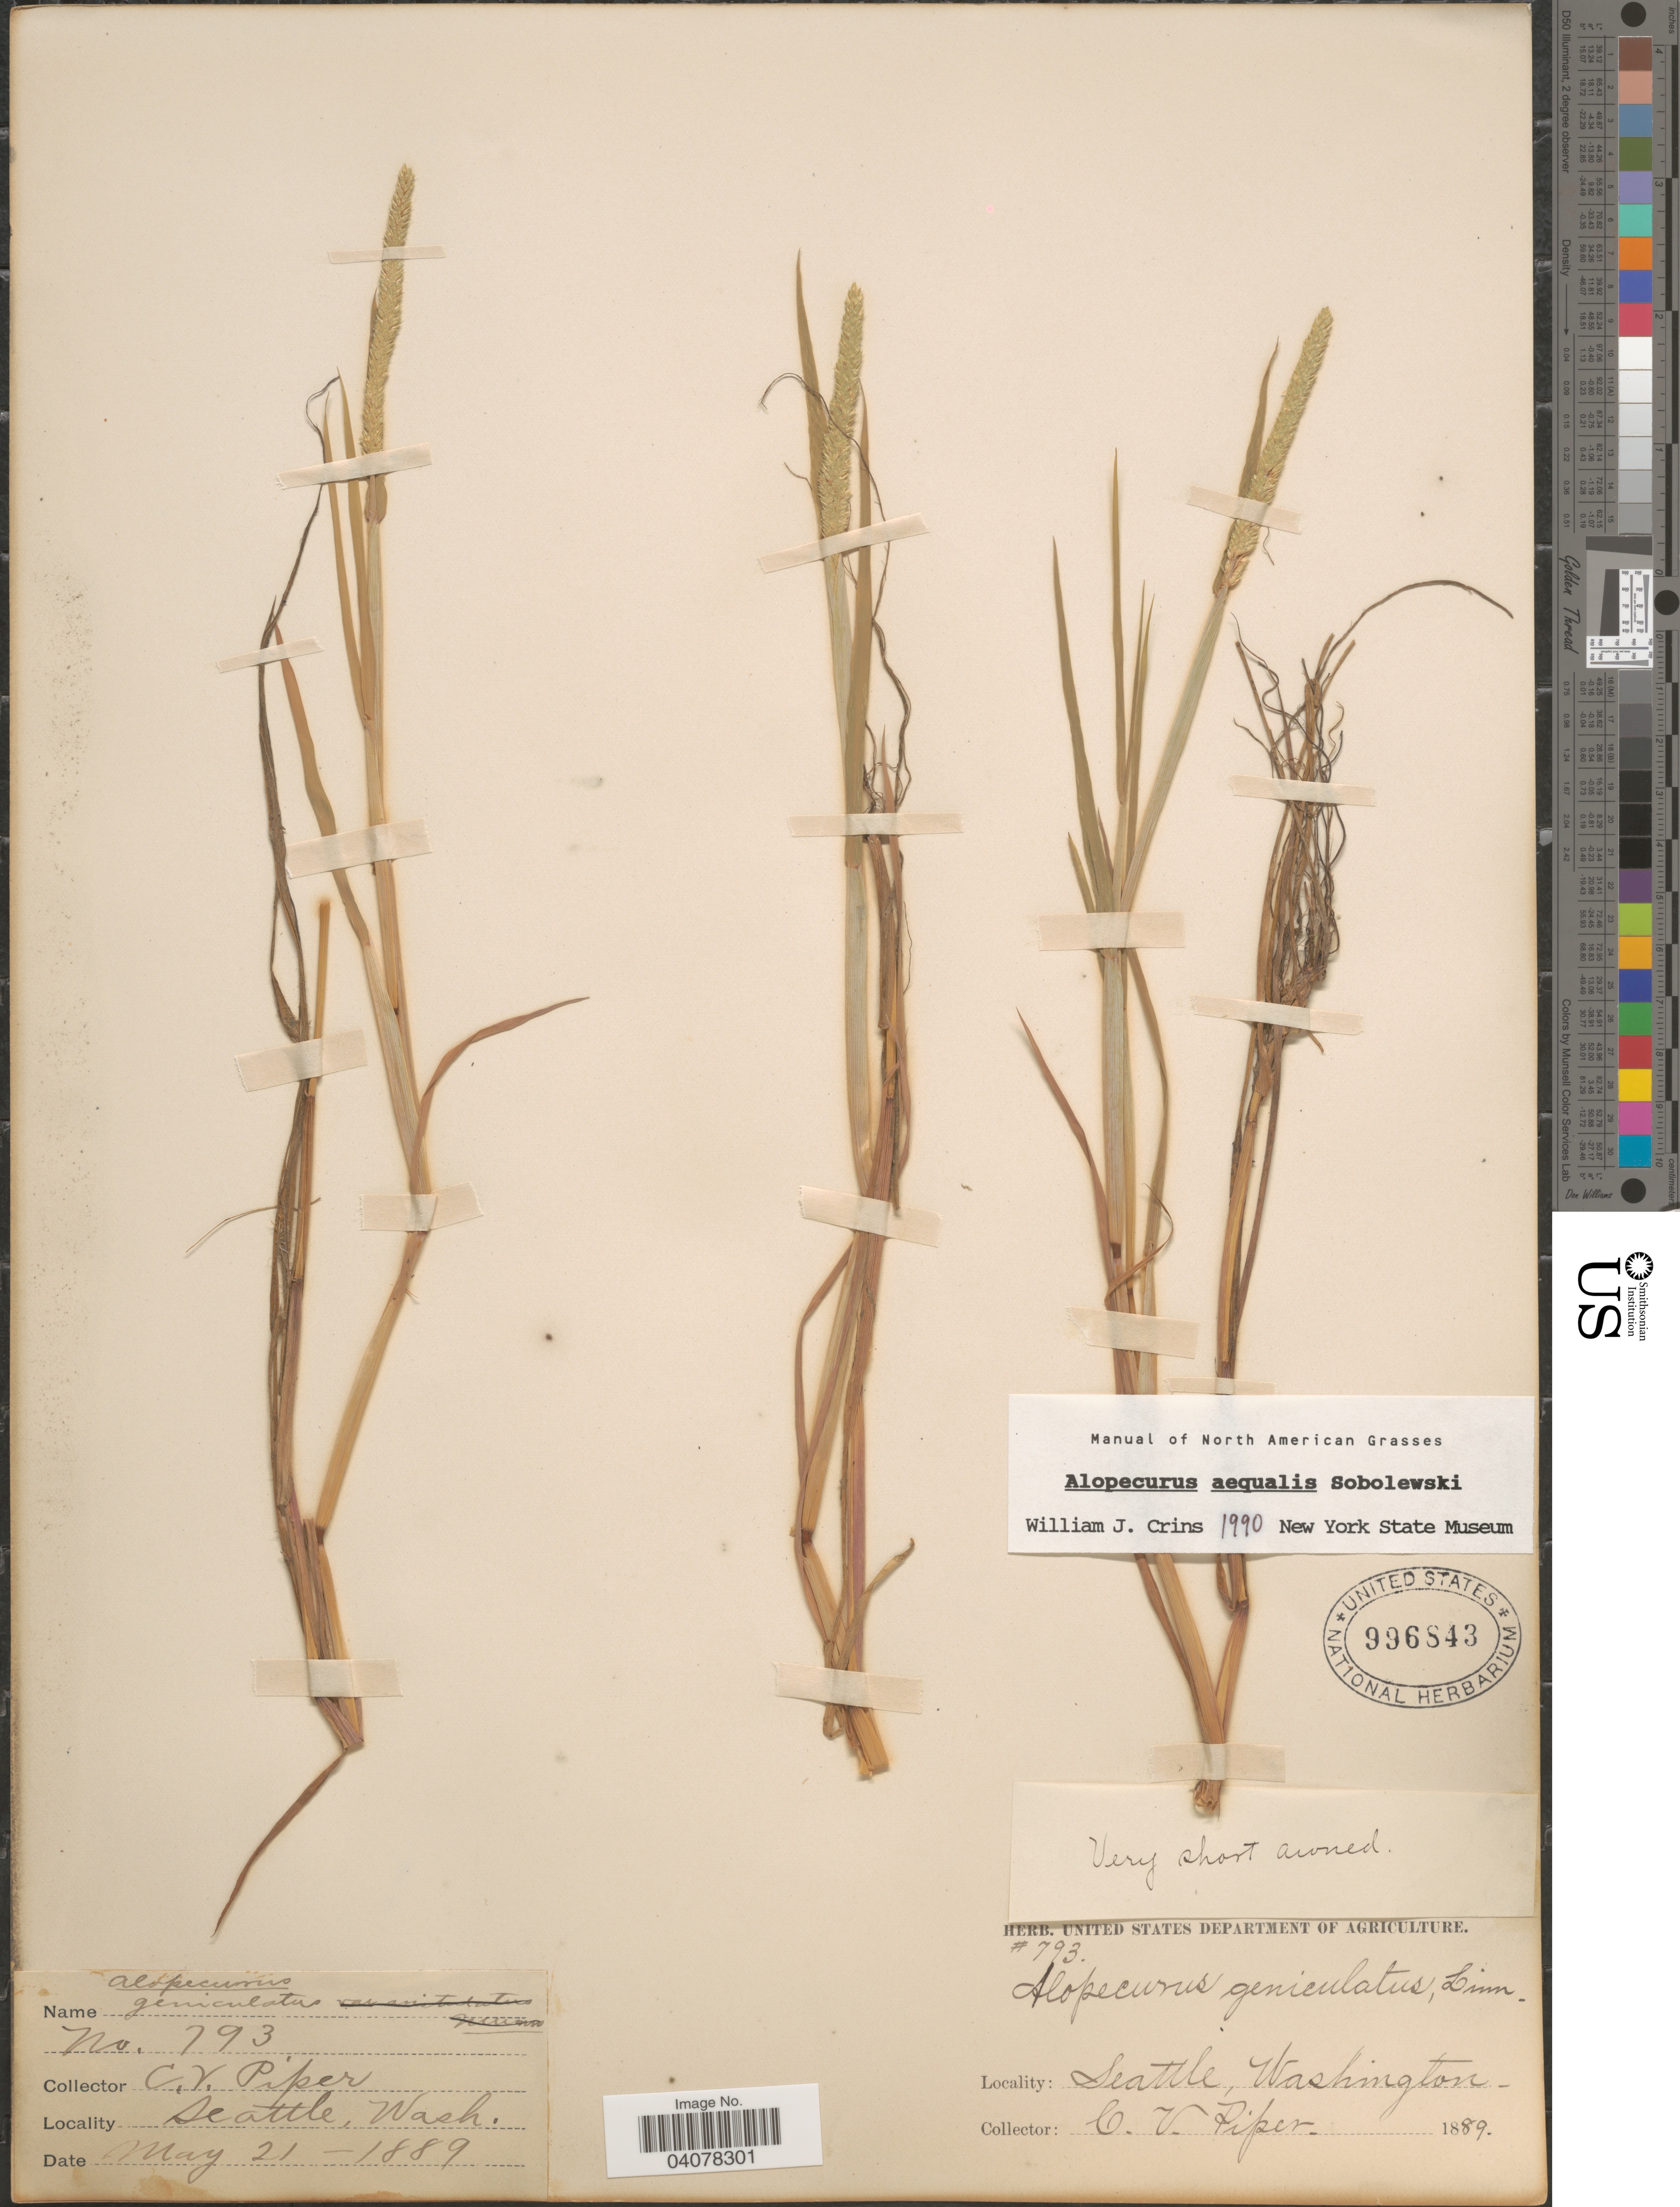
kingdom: Plantae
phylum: Tracheophyta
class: Liliopsida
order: Poales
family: Poaceae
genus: Alopecurus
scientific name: Alopecurus aequalis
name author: Sobol.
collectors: C. V. Piper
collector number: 793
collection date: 1889-05-21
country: United States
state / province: Washington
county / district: King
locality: Seattle.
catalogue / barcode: US 996843